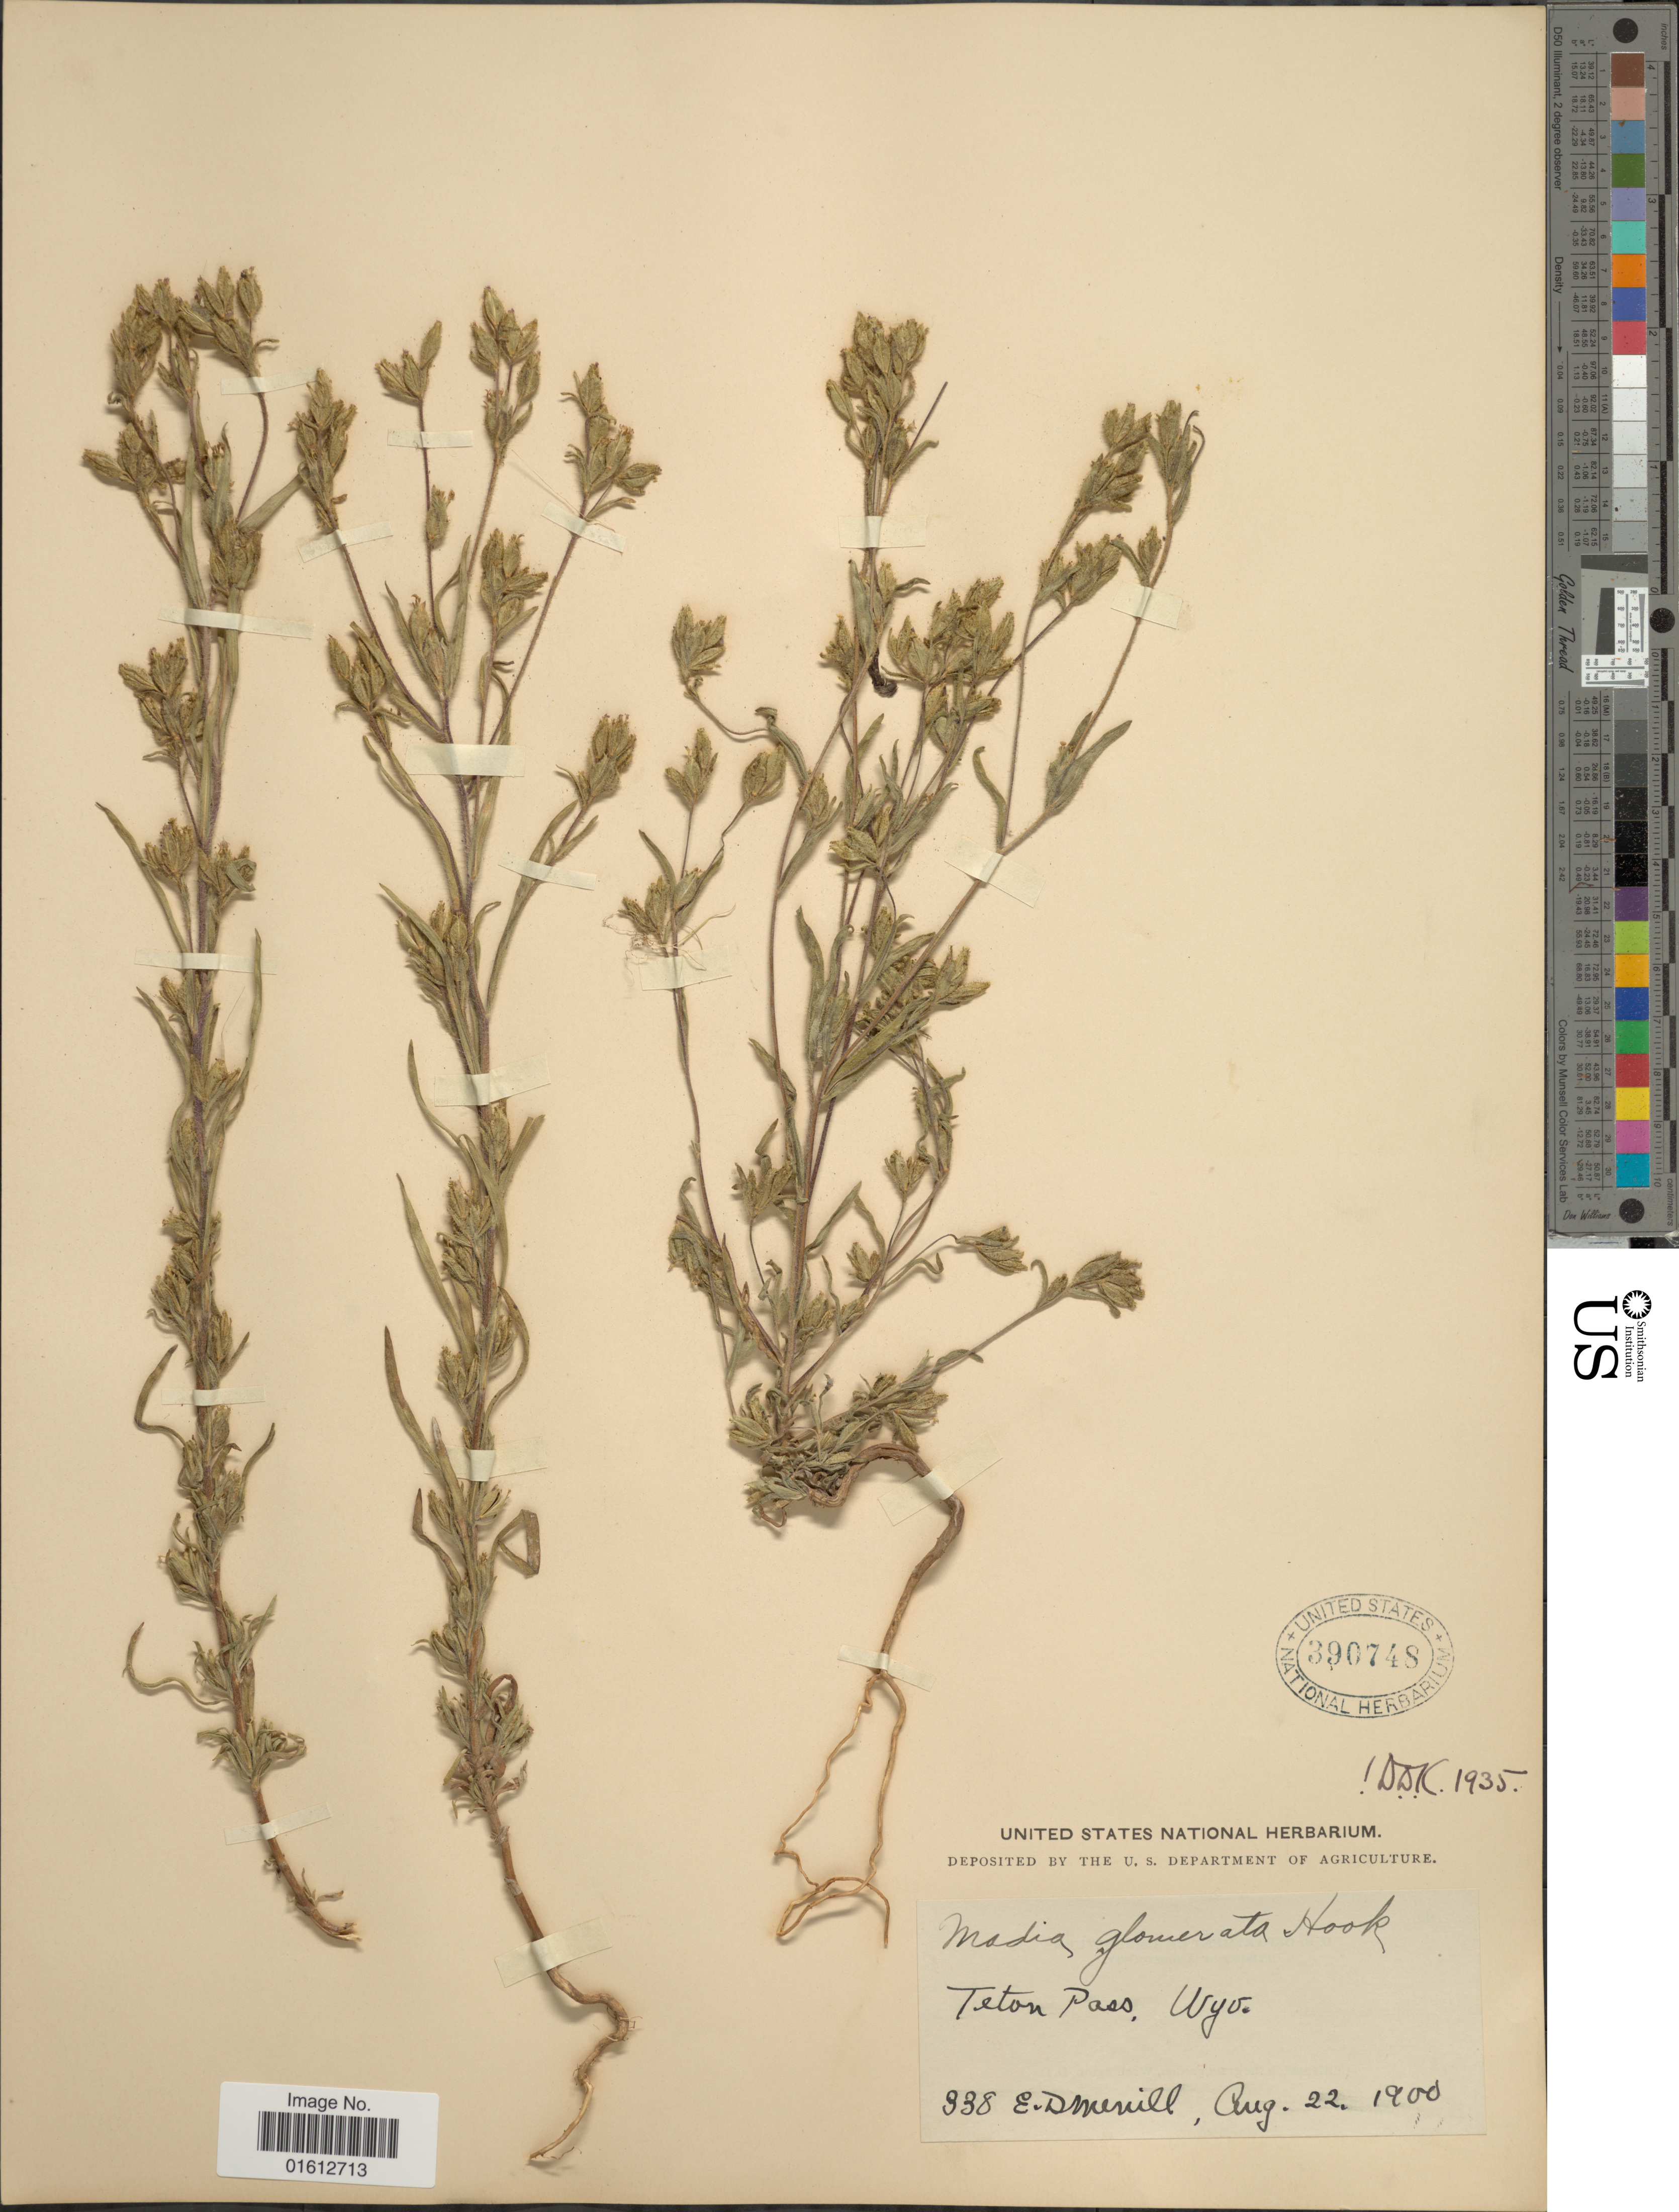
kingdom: Plantae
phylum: Tracheophyta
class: Magnoliopsida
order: Asterales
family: Asteraceae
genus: Madia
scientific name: Madia glomerata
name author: Hook.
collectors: E. D. Merrill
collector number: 338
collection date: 1900-08-22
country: United States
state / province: Wyoming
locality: Teton Pass.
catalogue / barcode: US 390748